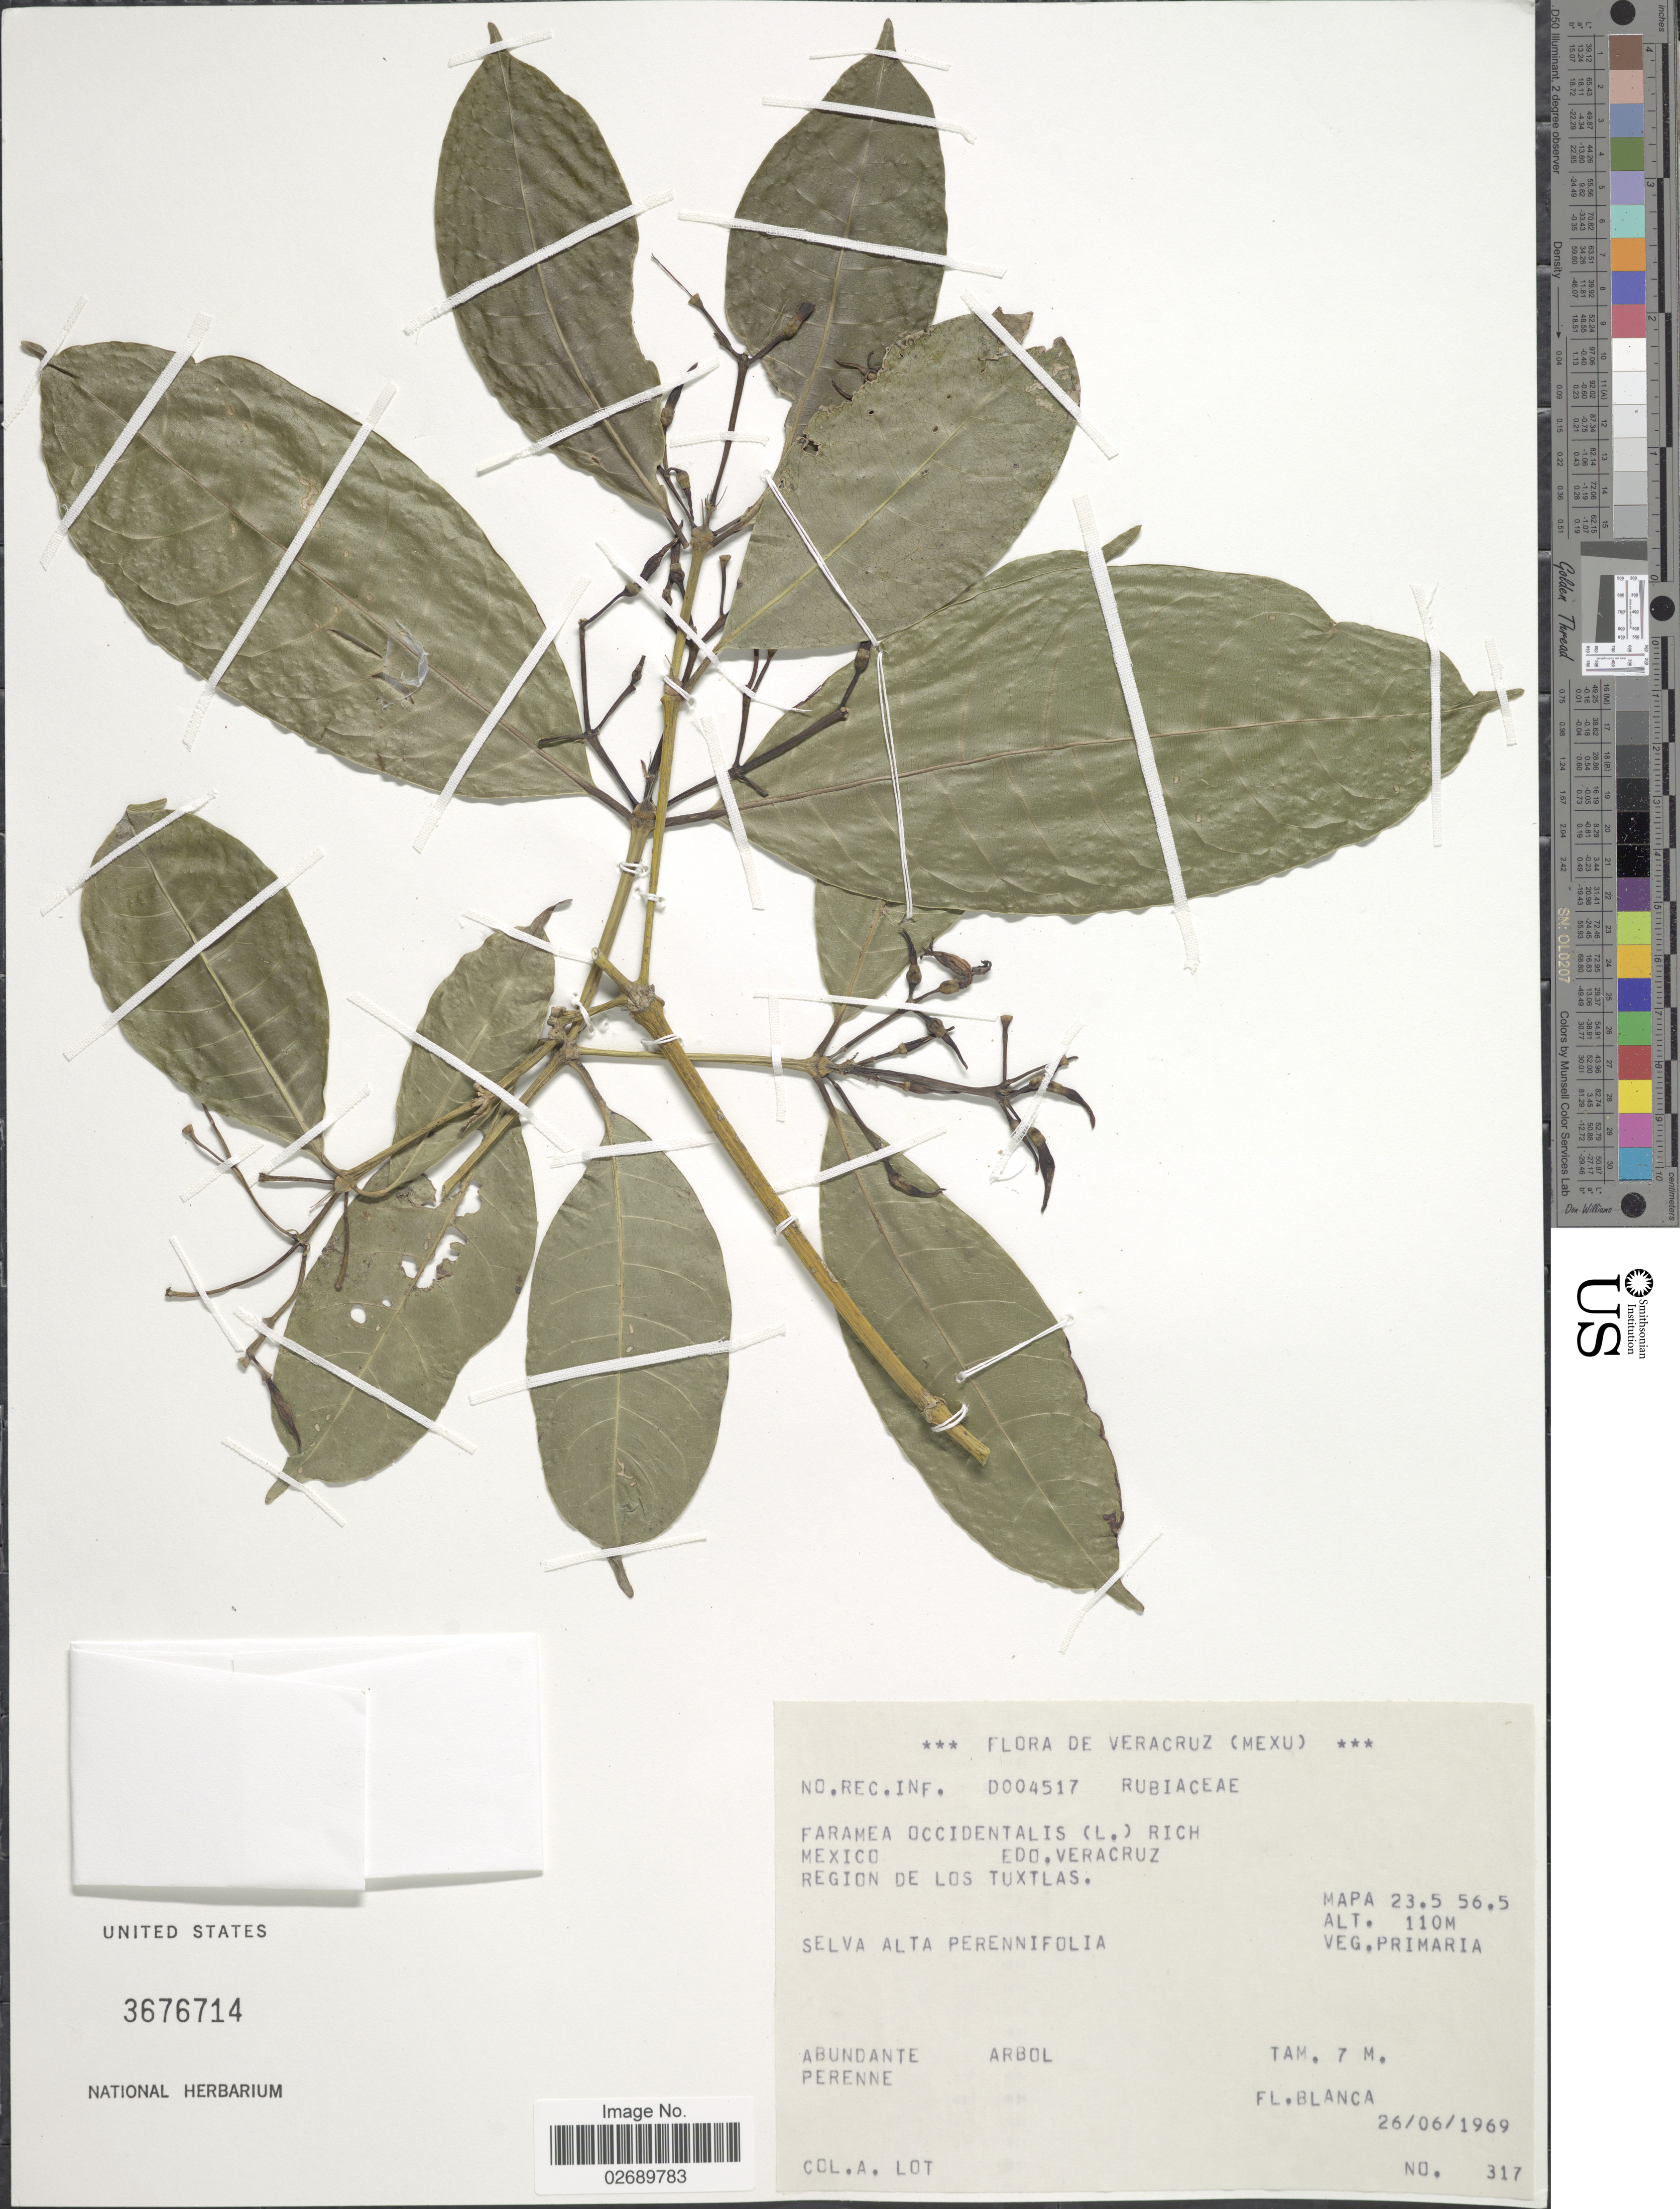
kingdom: Plantae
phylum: Tracheophyta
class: Magnoliopsida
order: Gentianales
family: Rubiaceae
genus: Faramea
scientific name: Faramea occidentalis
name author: (L.) A. Rich.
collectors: Lot, A.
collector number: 317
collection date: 1969-06-26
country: Mexico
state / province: Veracruz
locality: Edo. Veracruz. Region de Los Tuxtlas. Mapa 23.5 56.5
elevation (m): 110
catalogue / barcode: US 3676714